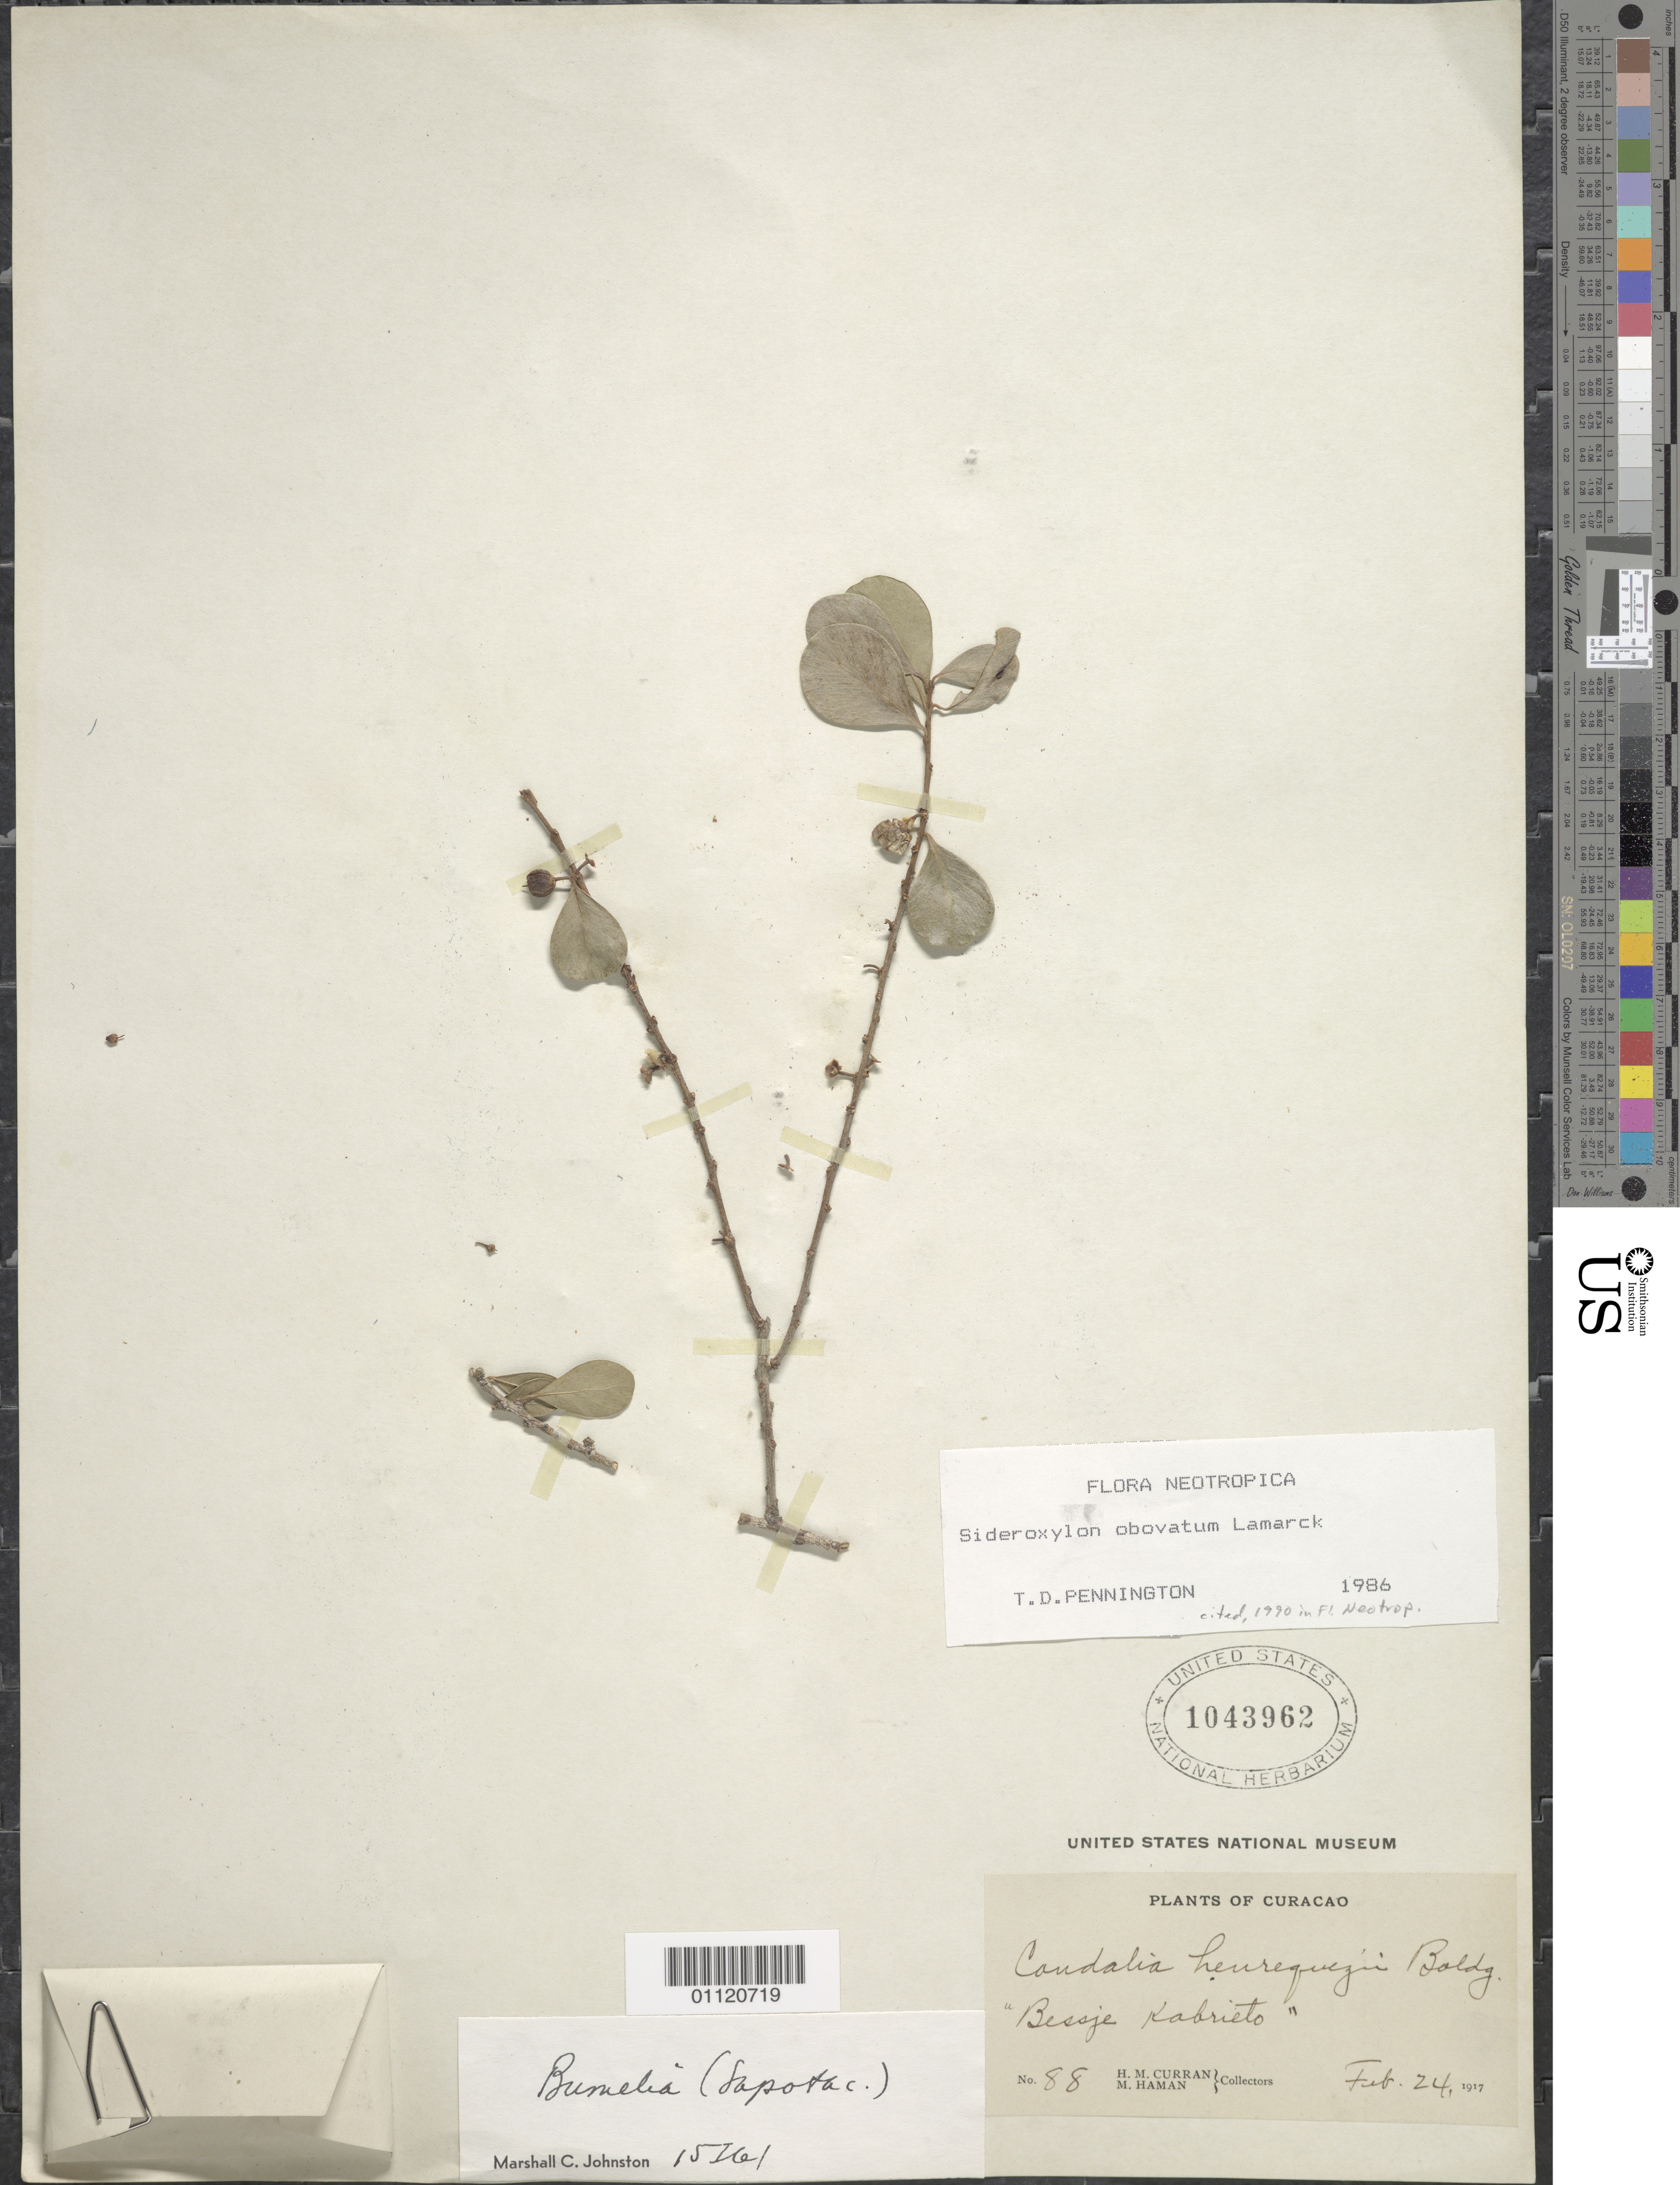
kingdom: Plantae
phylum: Tracheophyta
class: Magnoliopsida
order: Ericales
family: Sapotaceae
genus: Sideroxylon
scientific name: Sideroxylon obovatum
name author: Lam.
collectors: H. M. Curran & M. Haman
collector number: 88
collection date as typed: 24 Feb 1917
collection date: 1917-02-24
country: Curaçao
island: Curaçao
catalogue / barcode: US 1043962